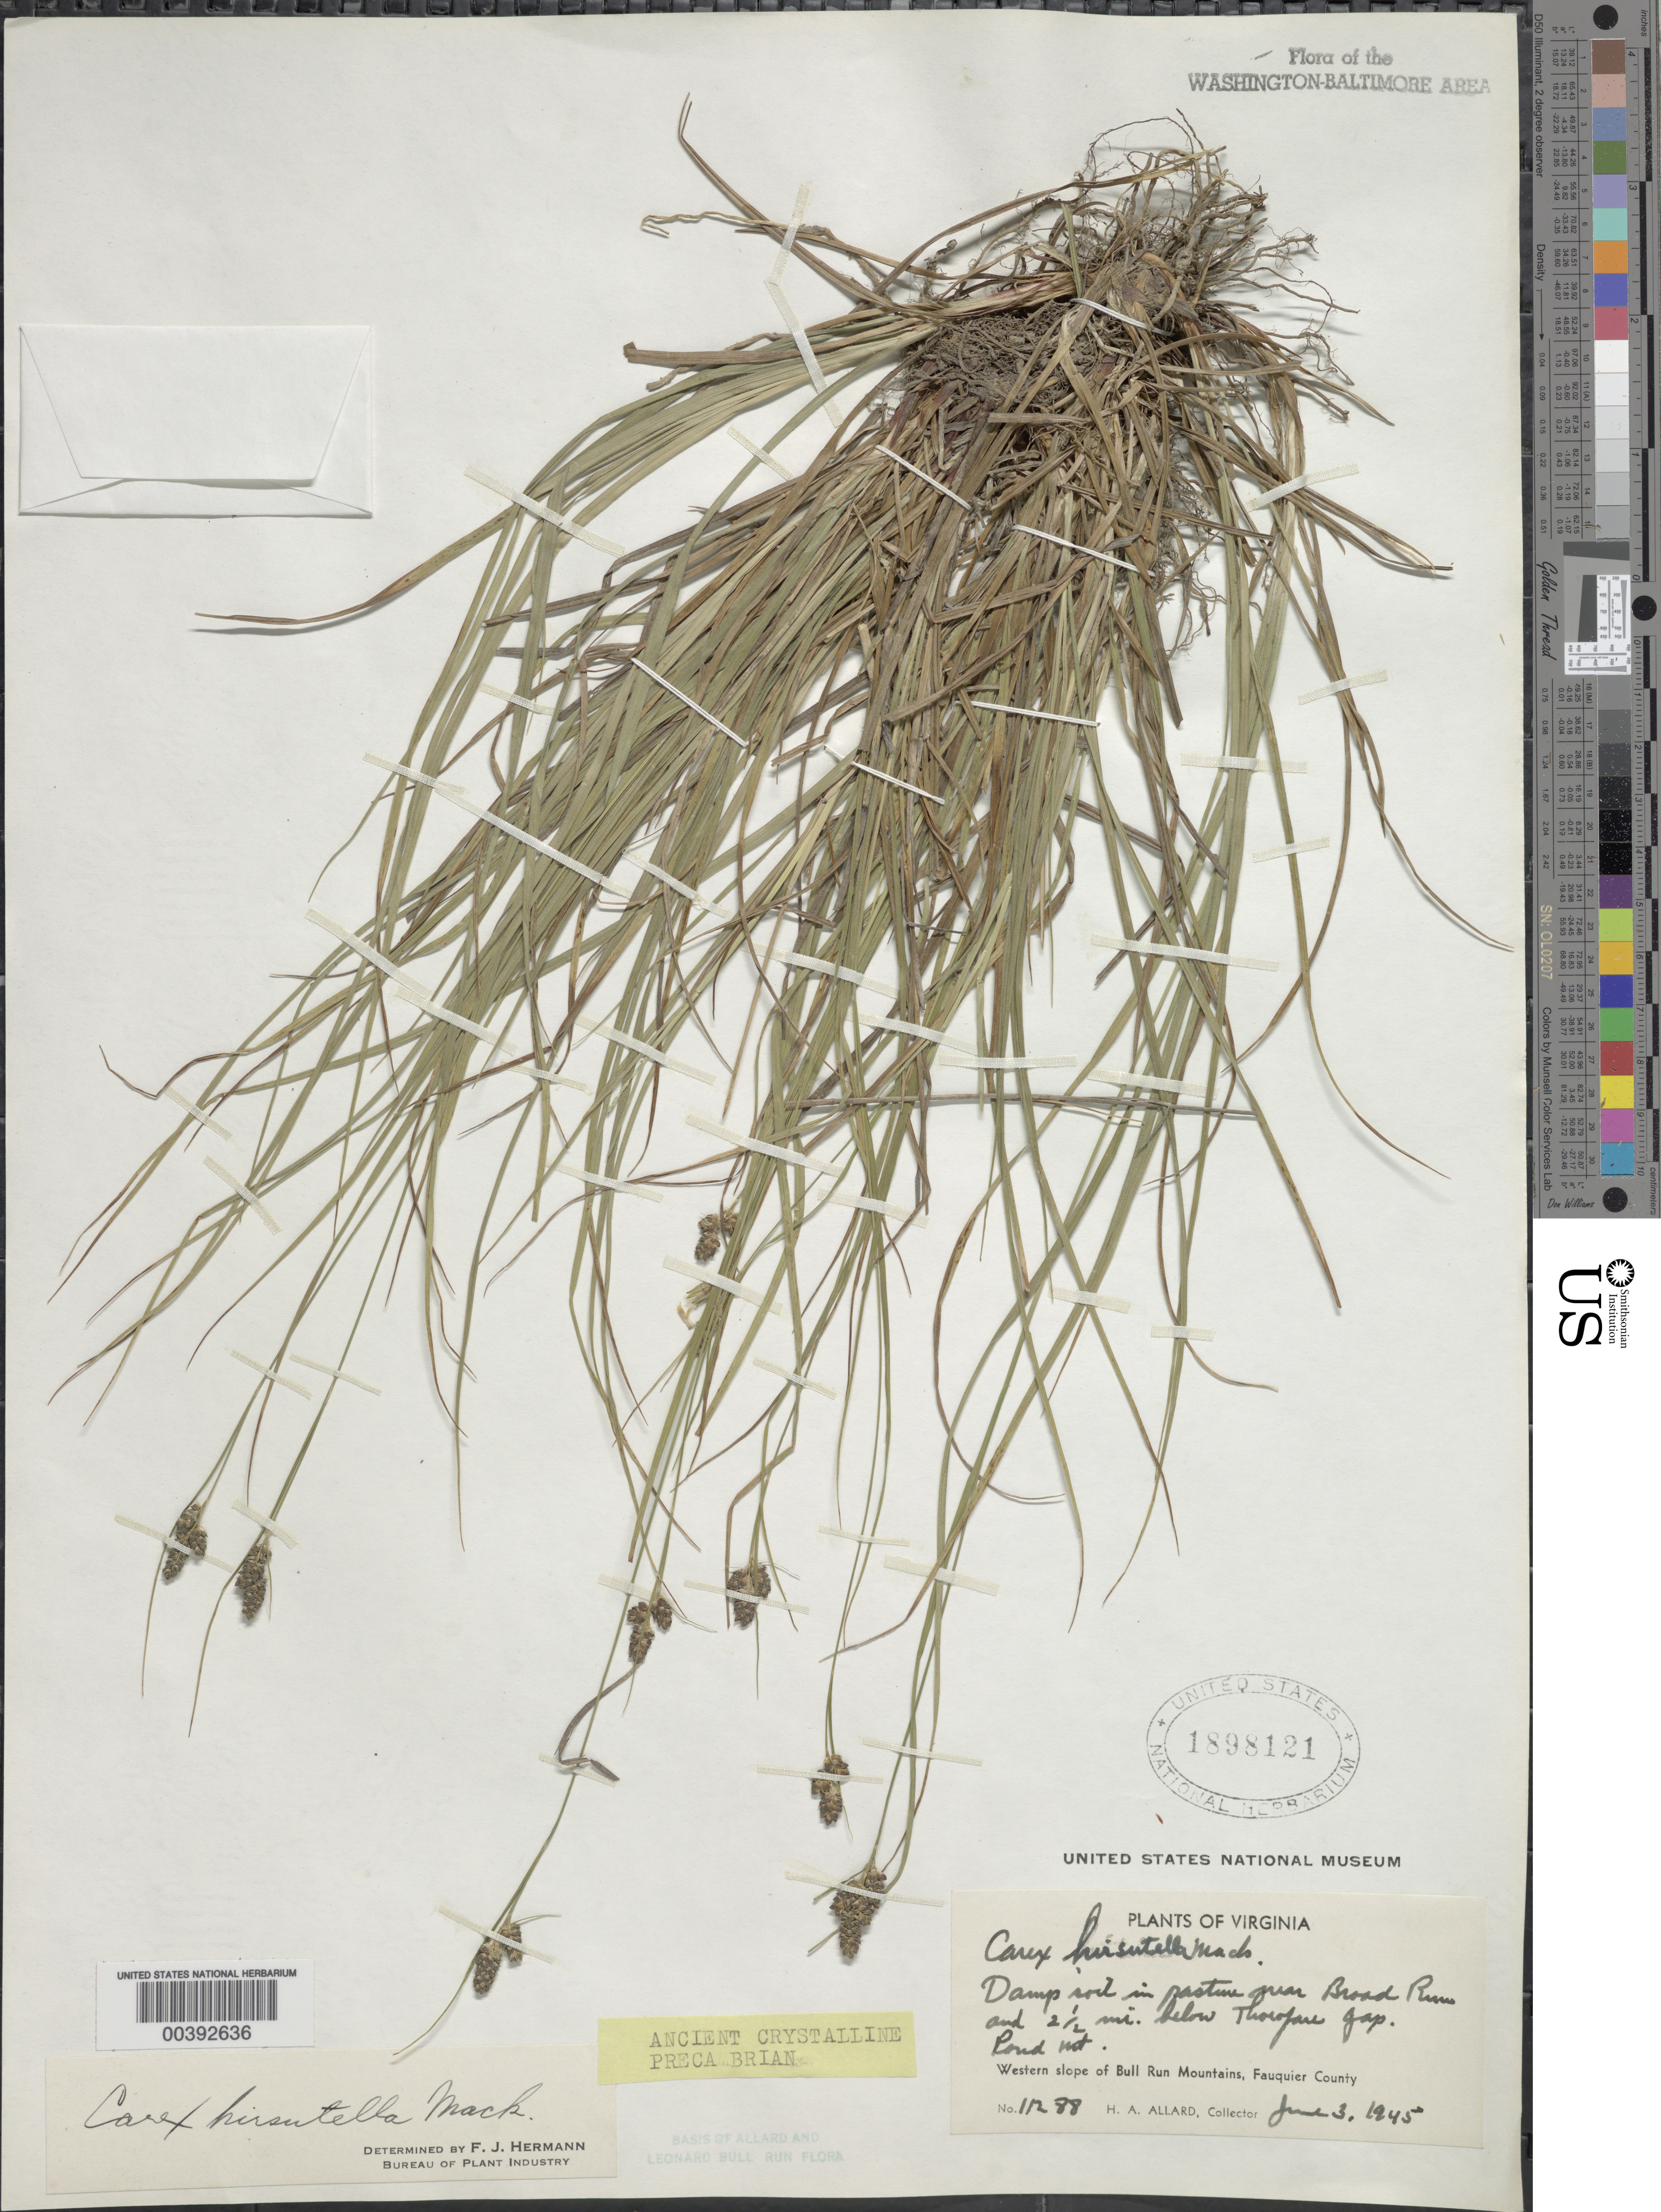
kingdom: Plantae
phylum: Tracheophyta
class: Liliopsida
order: Poales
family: Cyperaceae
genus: Carex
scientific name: Carex hirsutella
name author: Mack.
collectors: H. A. Allard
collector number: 11288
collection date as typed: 03 Jun 1945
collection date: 1945-06-03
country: United States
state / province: Virginia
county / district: Fauquier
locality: Broad Run below Thorofare Gap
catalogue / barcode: US 1898121